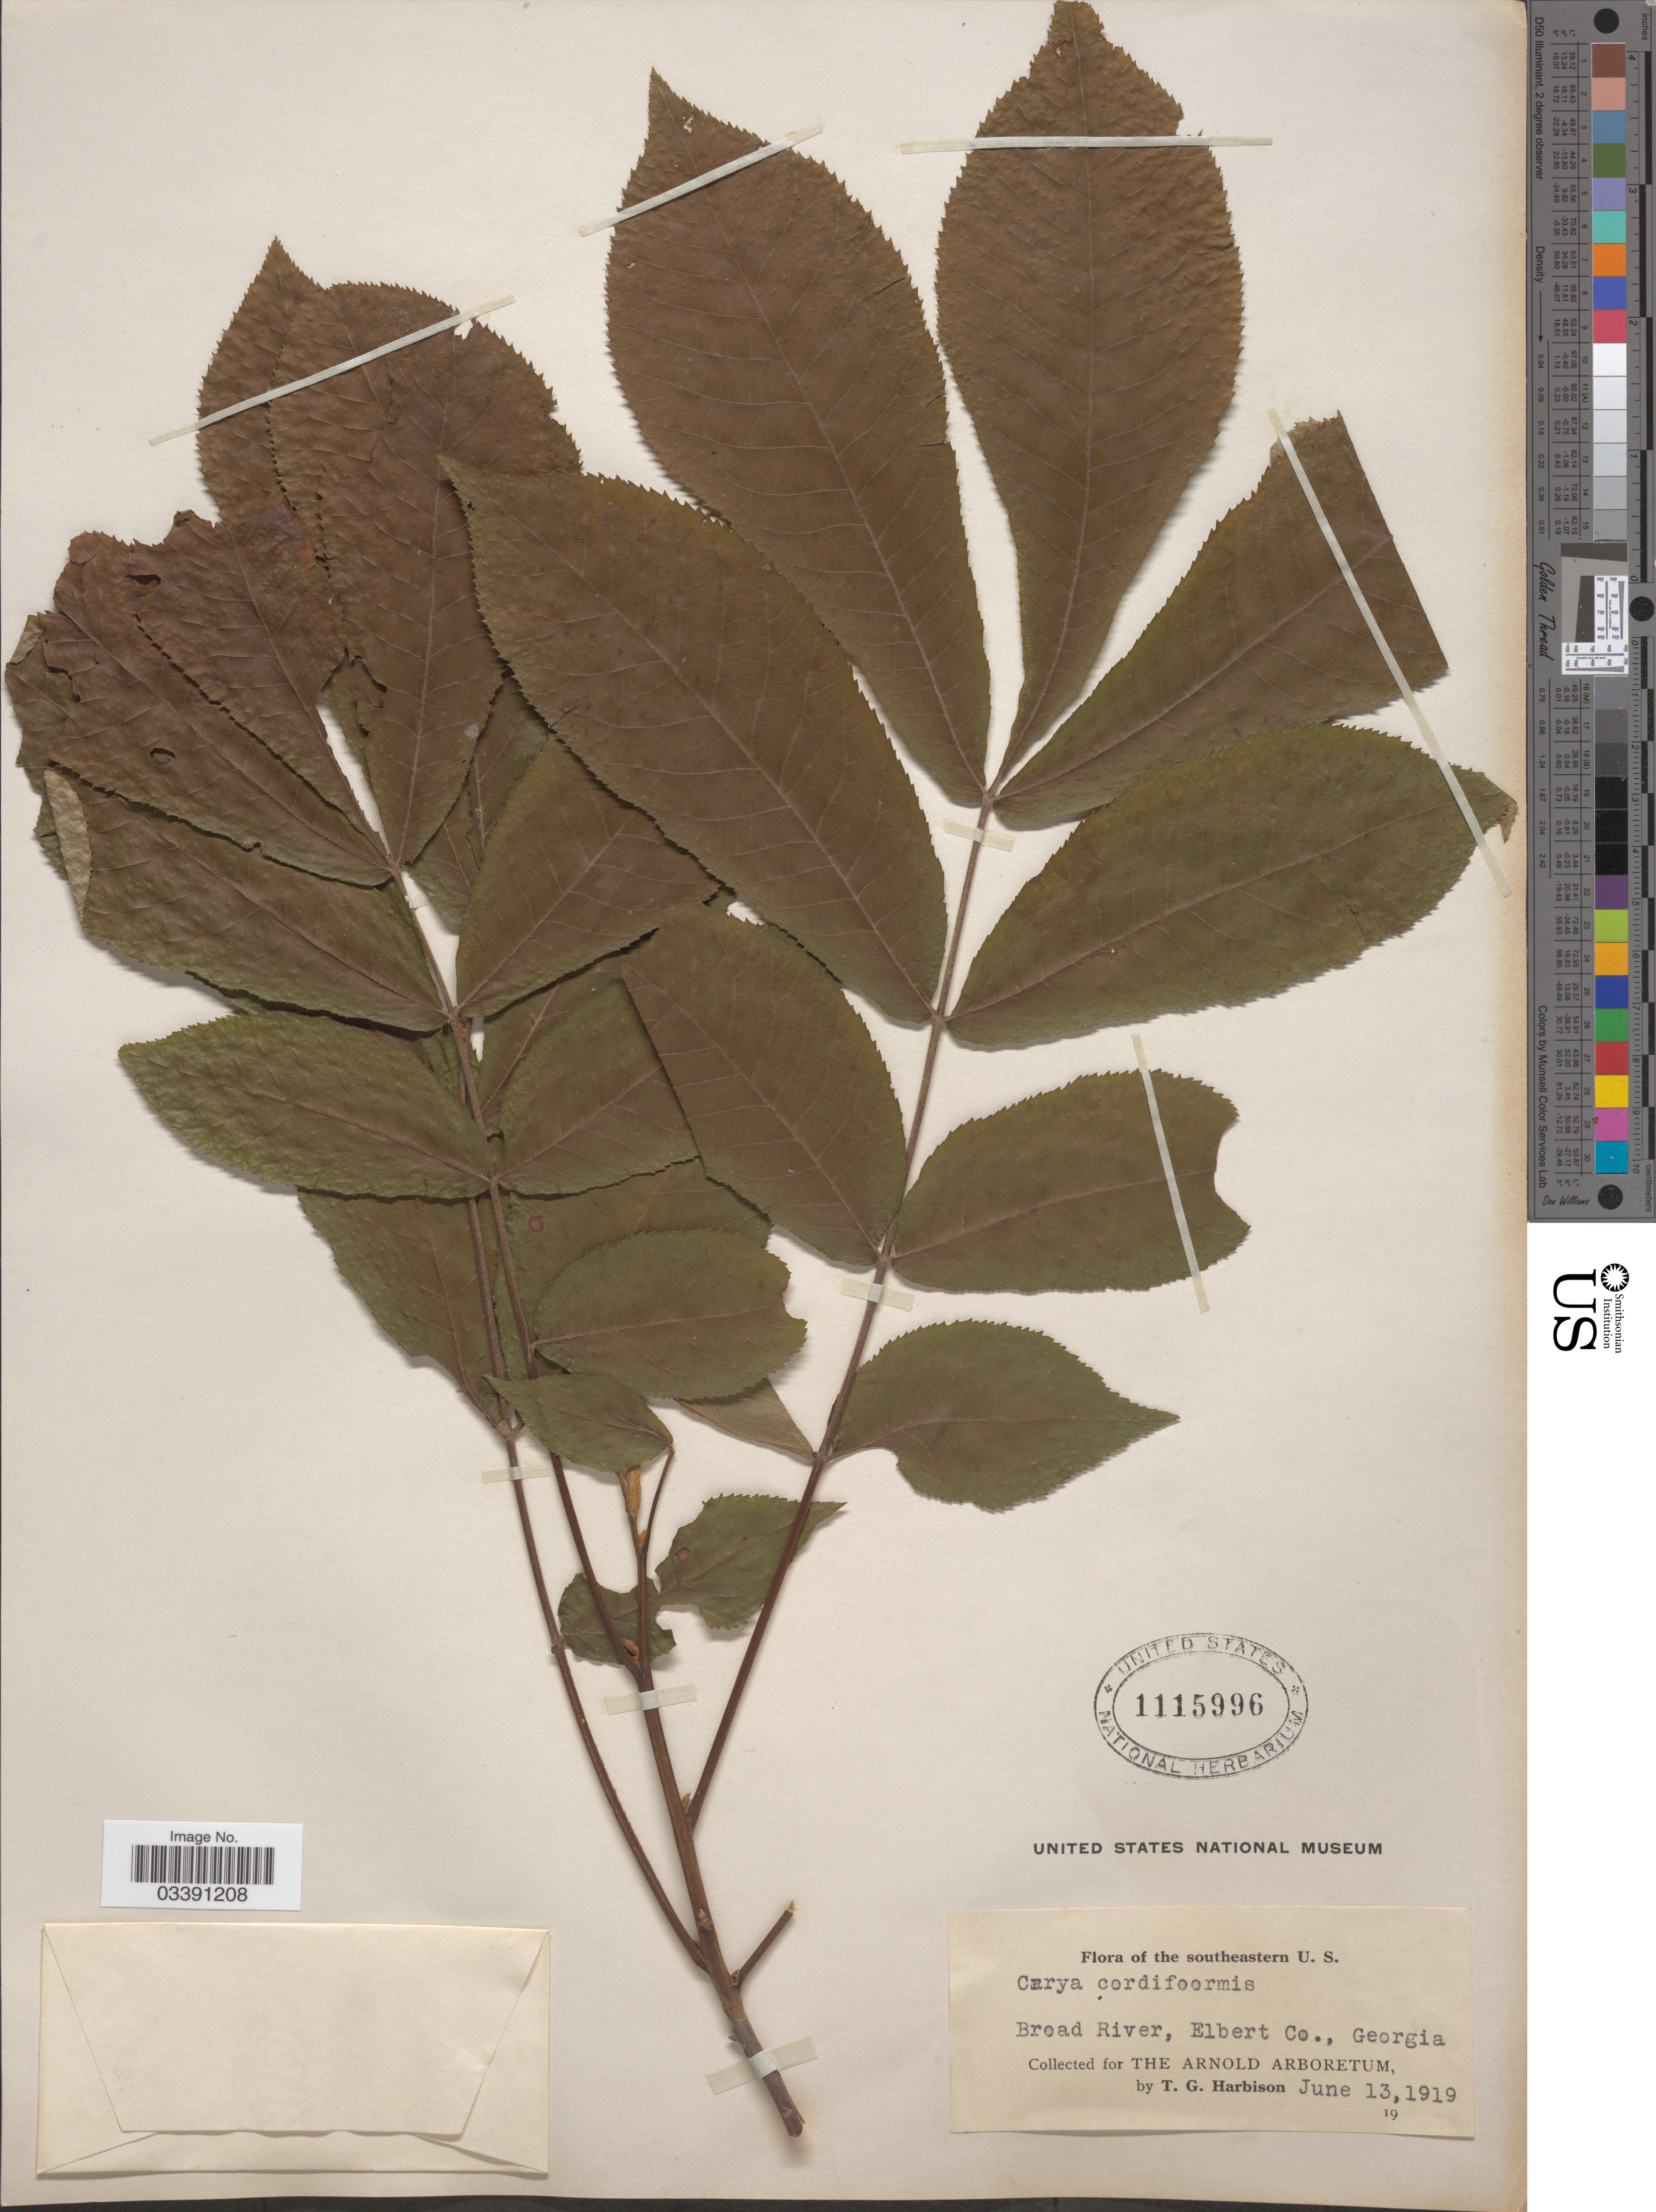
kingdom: Plantae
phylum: Tracheophyta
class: Magnoliopsida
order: Fagales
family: Juglandaceae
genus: Carya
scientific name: Carya cordiformis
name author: (Wangenh.) K. Koch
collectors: T. Harbison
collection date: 1919-06-13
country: United States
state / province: Georgia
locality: Broad River, Elbert Co.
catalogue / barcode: US 1115996